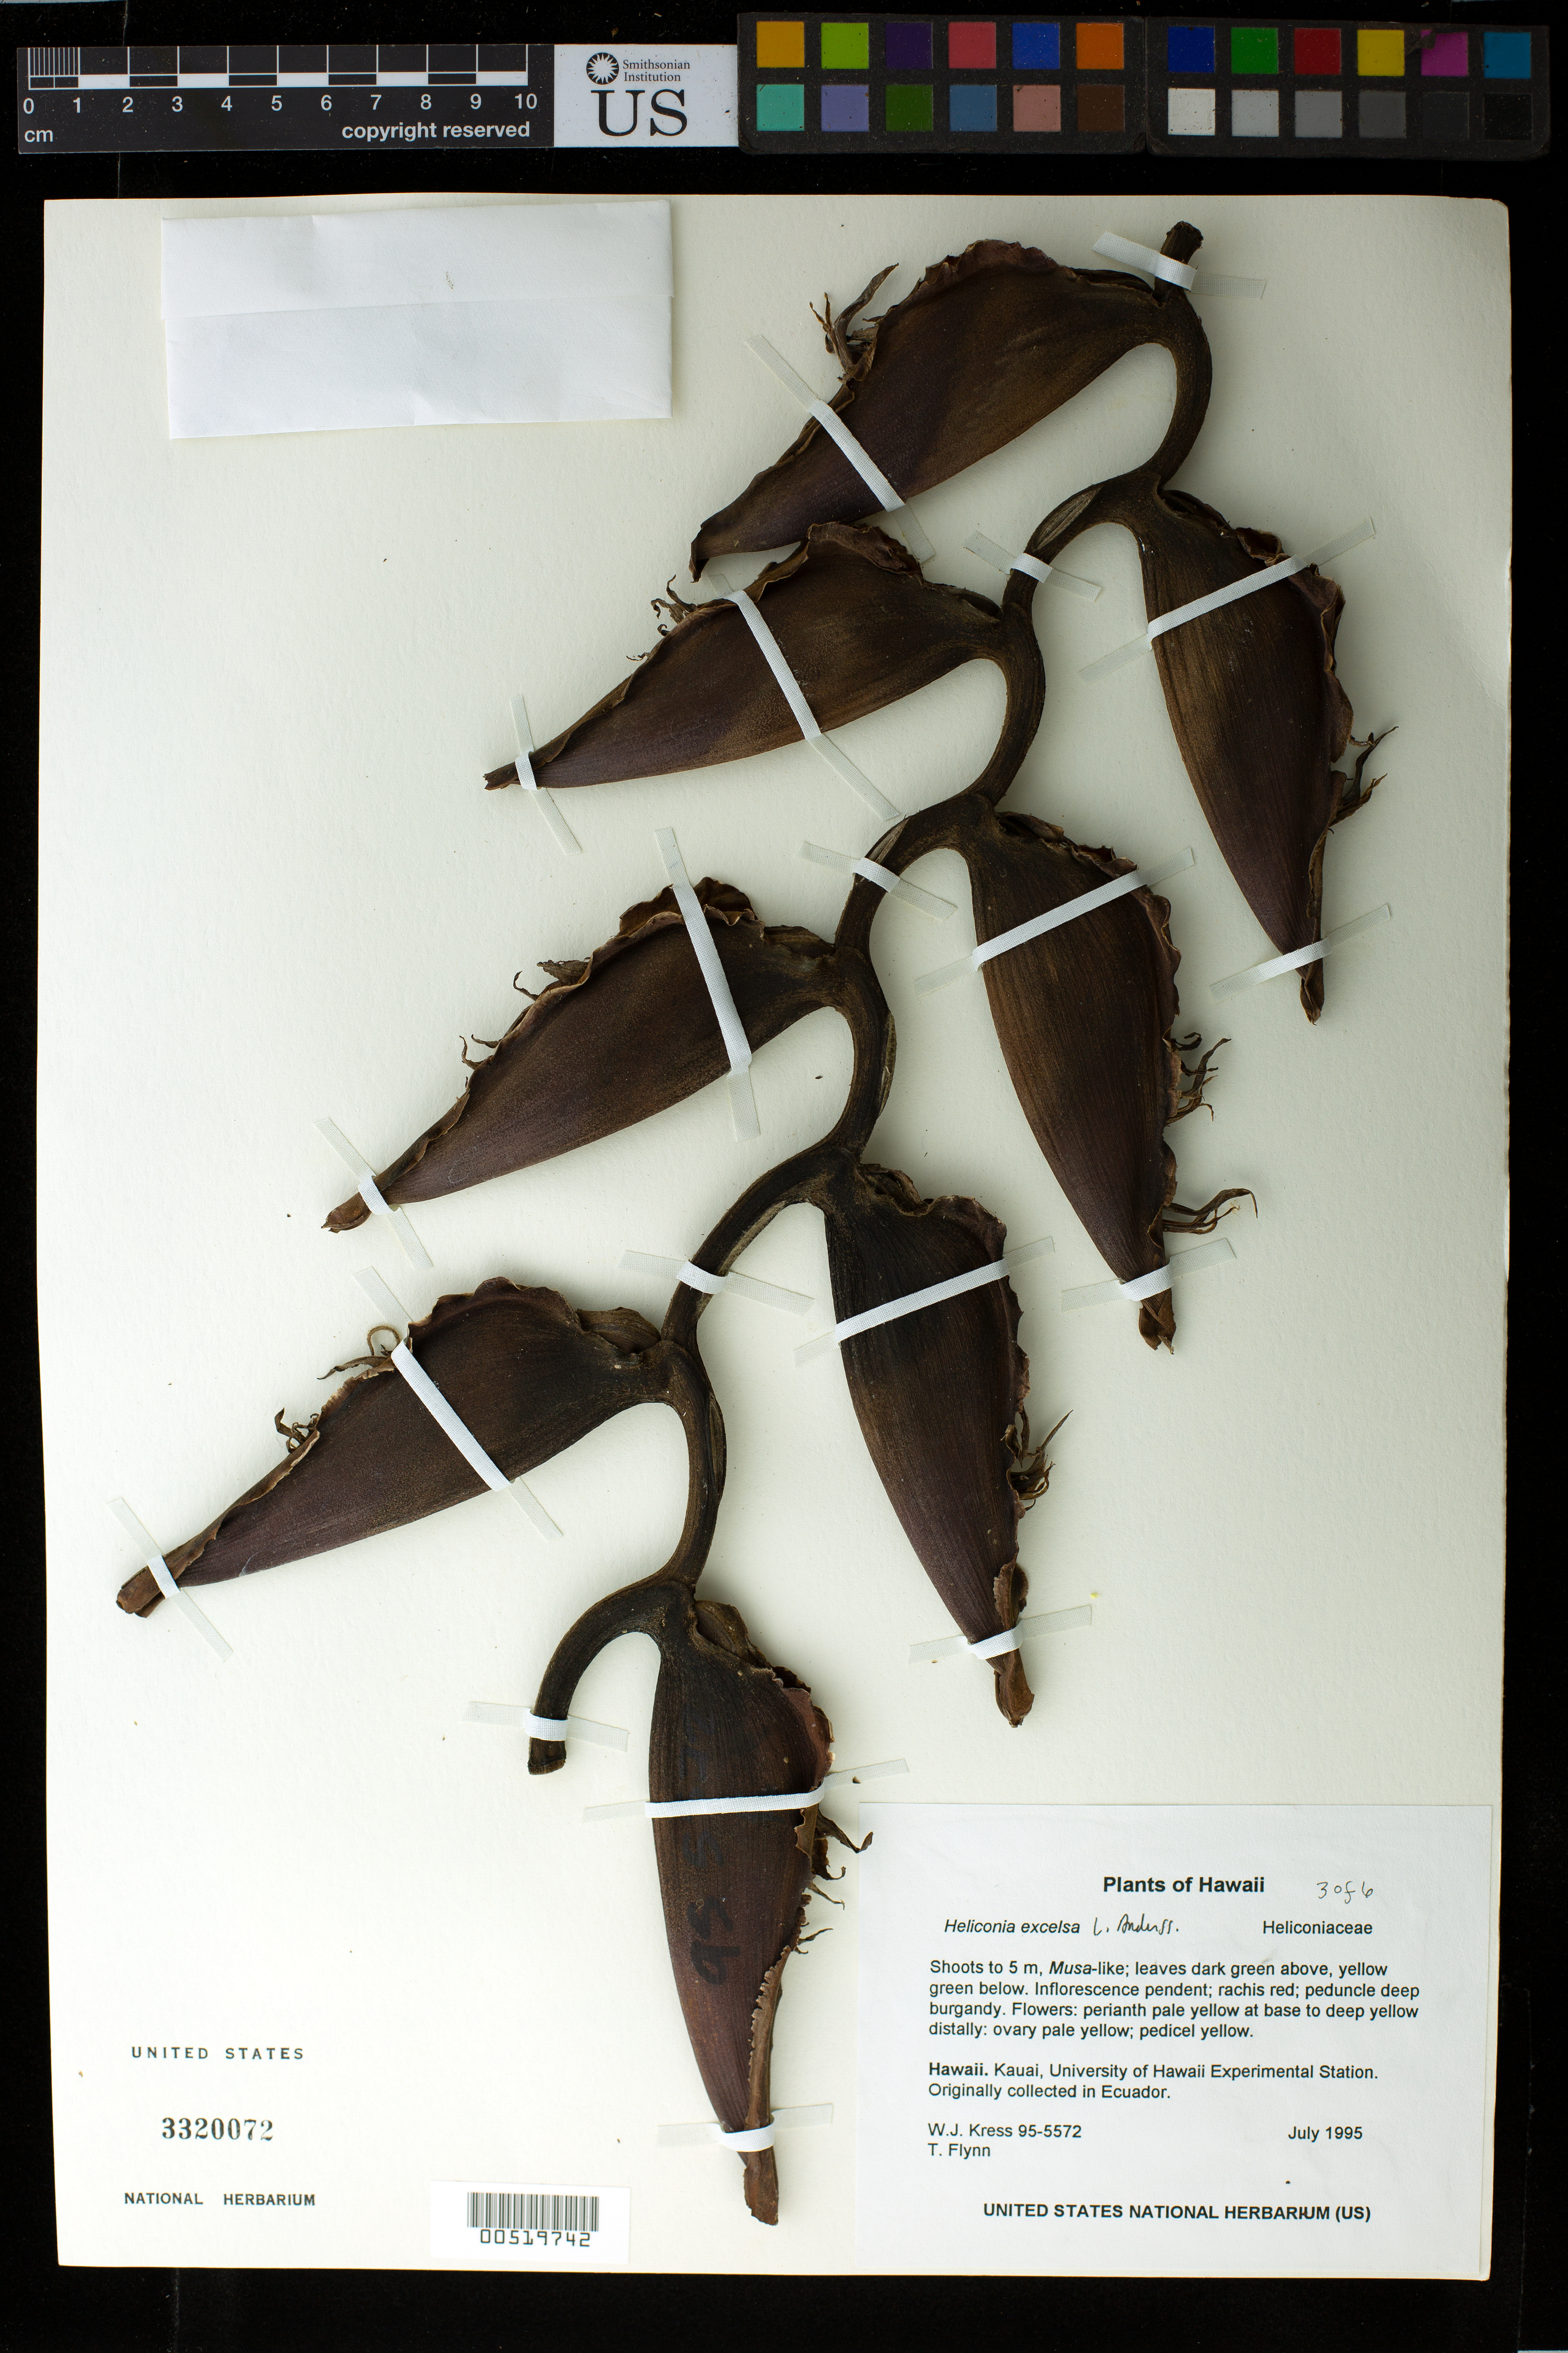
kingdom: Plantae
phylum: Tracheophyta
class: Liliopsida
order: Zingiberales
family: Heliconiaceae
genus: Heliconia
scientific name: Heliconia excelsa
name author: L. Andersson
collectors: W. J. Kress & T. W. Flynn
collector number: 95-5572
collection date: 1995-07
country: United States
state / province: Hawaii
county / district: Kaui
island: Kaua'i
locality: University of Hawaii Experimental Station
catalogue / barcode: US 3320072